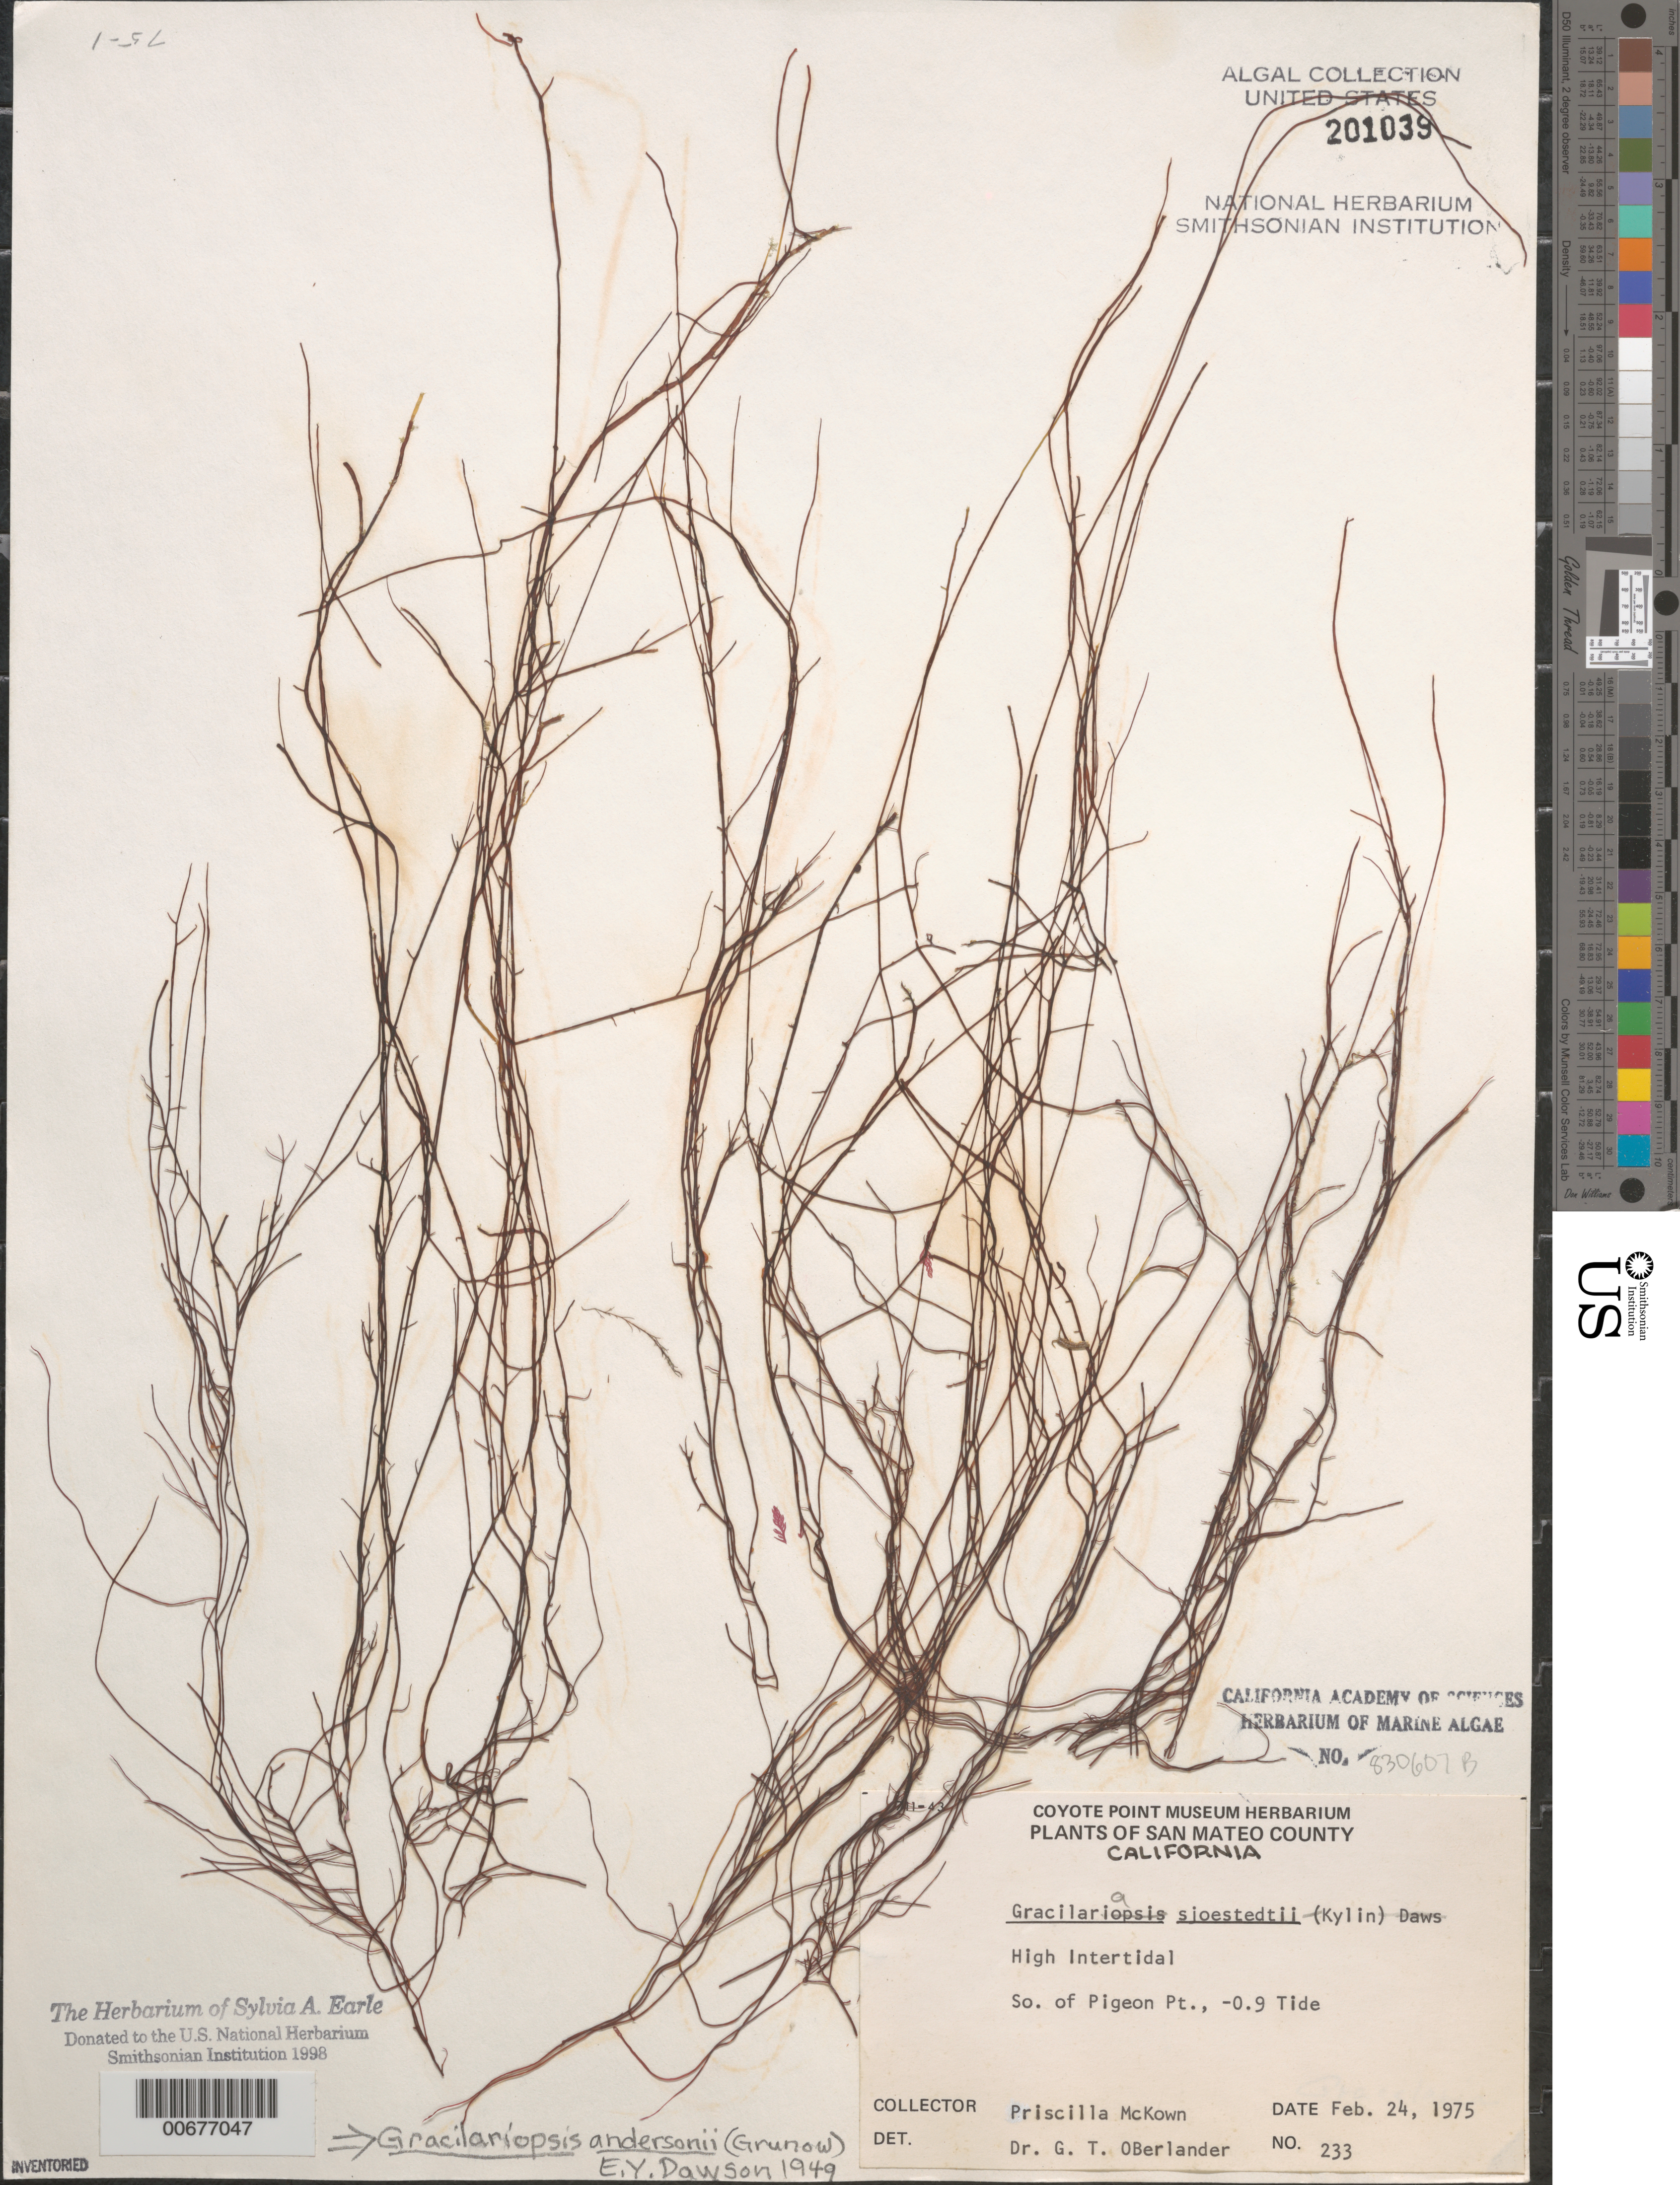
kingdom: Plantae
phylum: Rhodophyta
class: Florideophyceae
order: Gracilariales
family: Gracilariaceae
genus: Gracilariopsis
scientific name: Gracilariopsis andersonii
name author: (Grunow) E.Y. Dawson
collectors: P. McKown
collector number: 233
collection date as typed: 24 Feb 1975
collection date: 1975-02-24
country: United States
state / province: California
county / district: San Mateo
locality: South of Pigeon Point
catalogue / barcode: US 201039